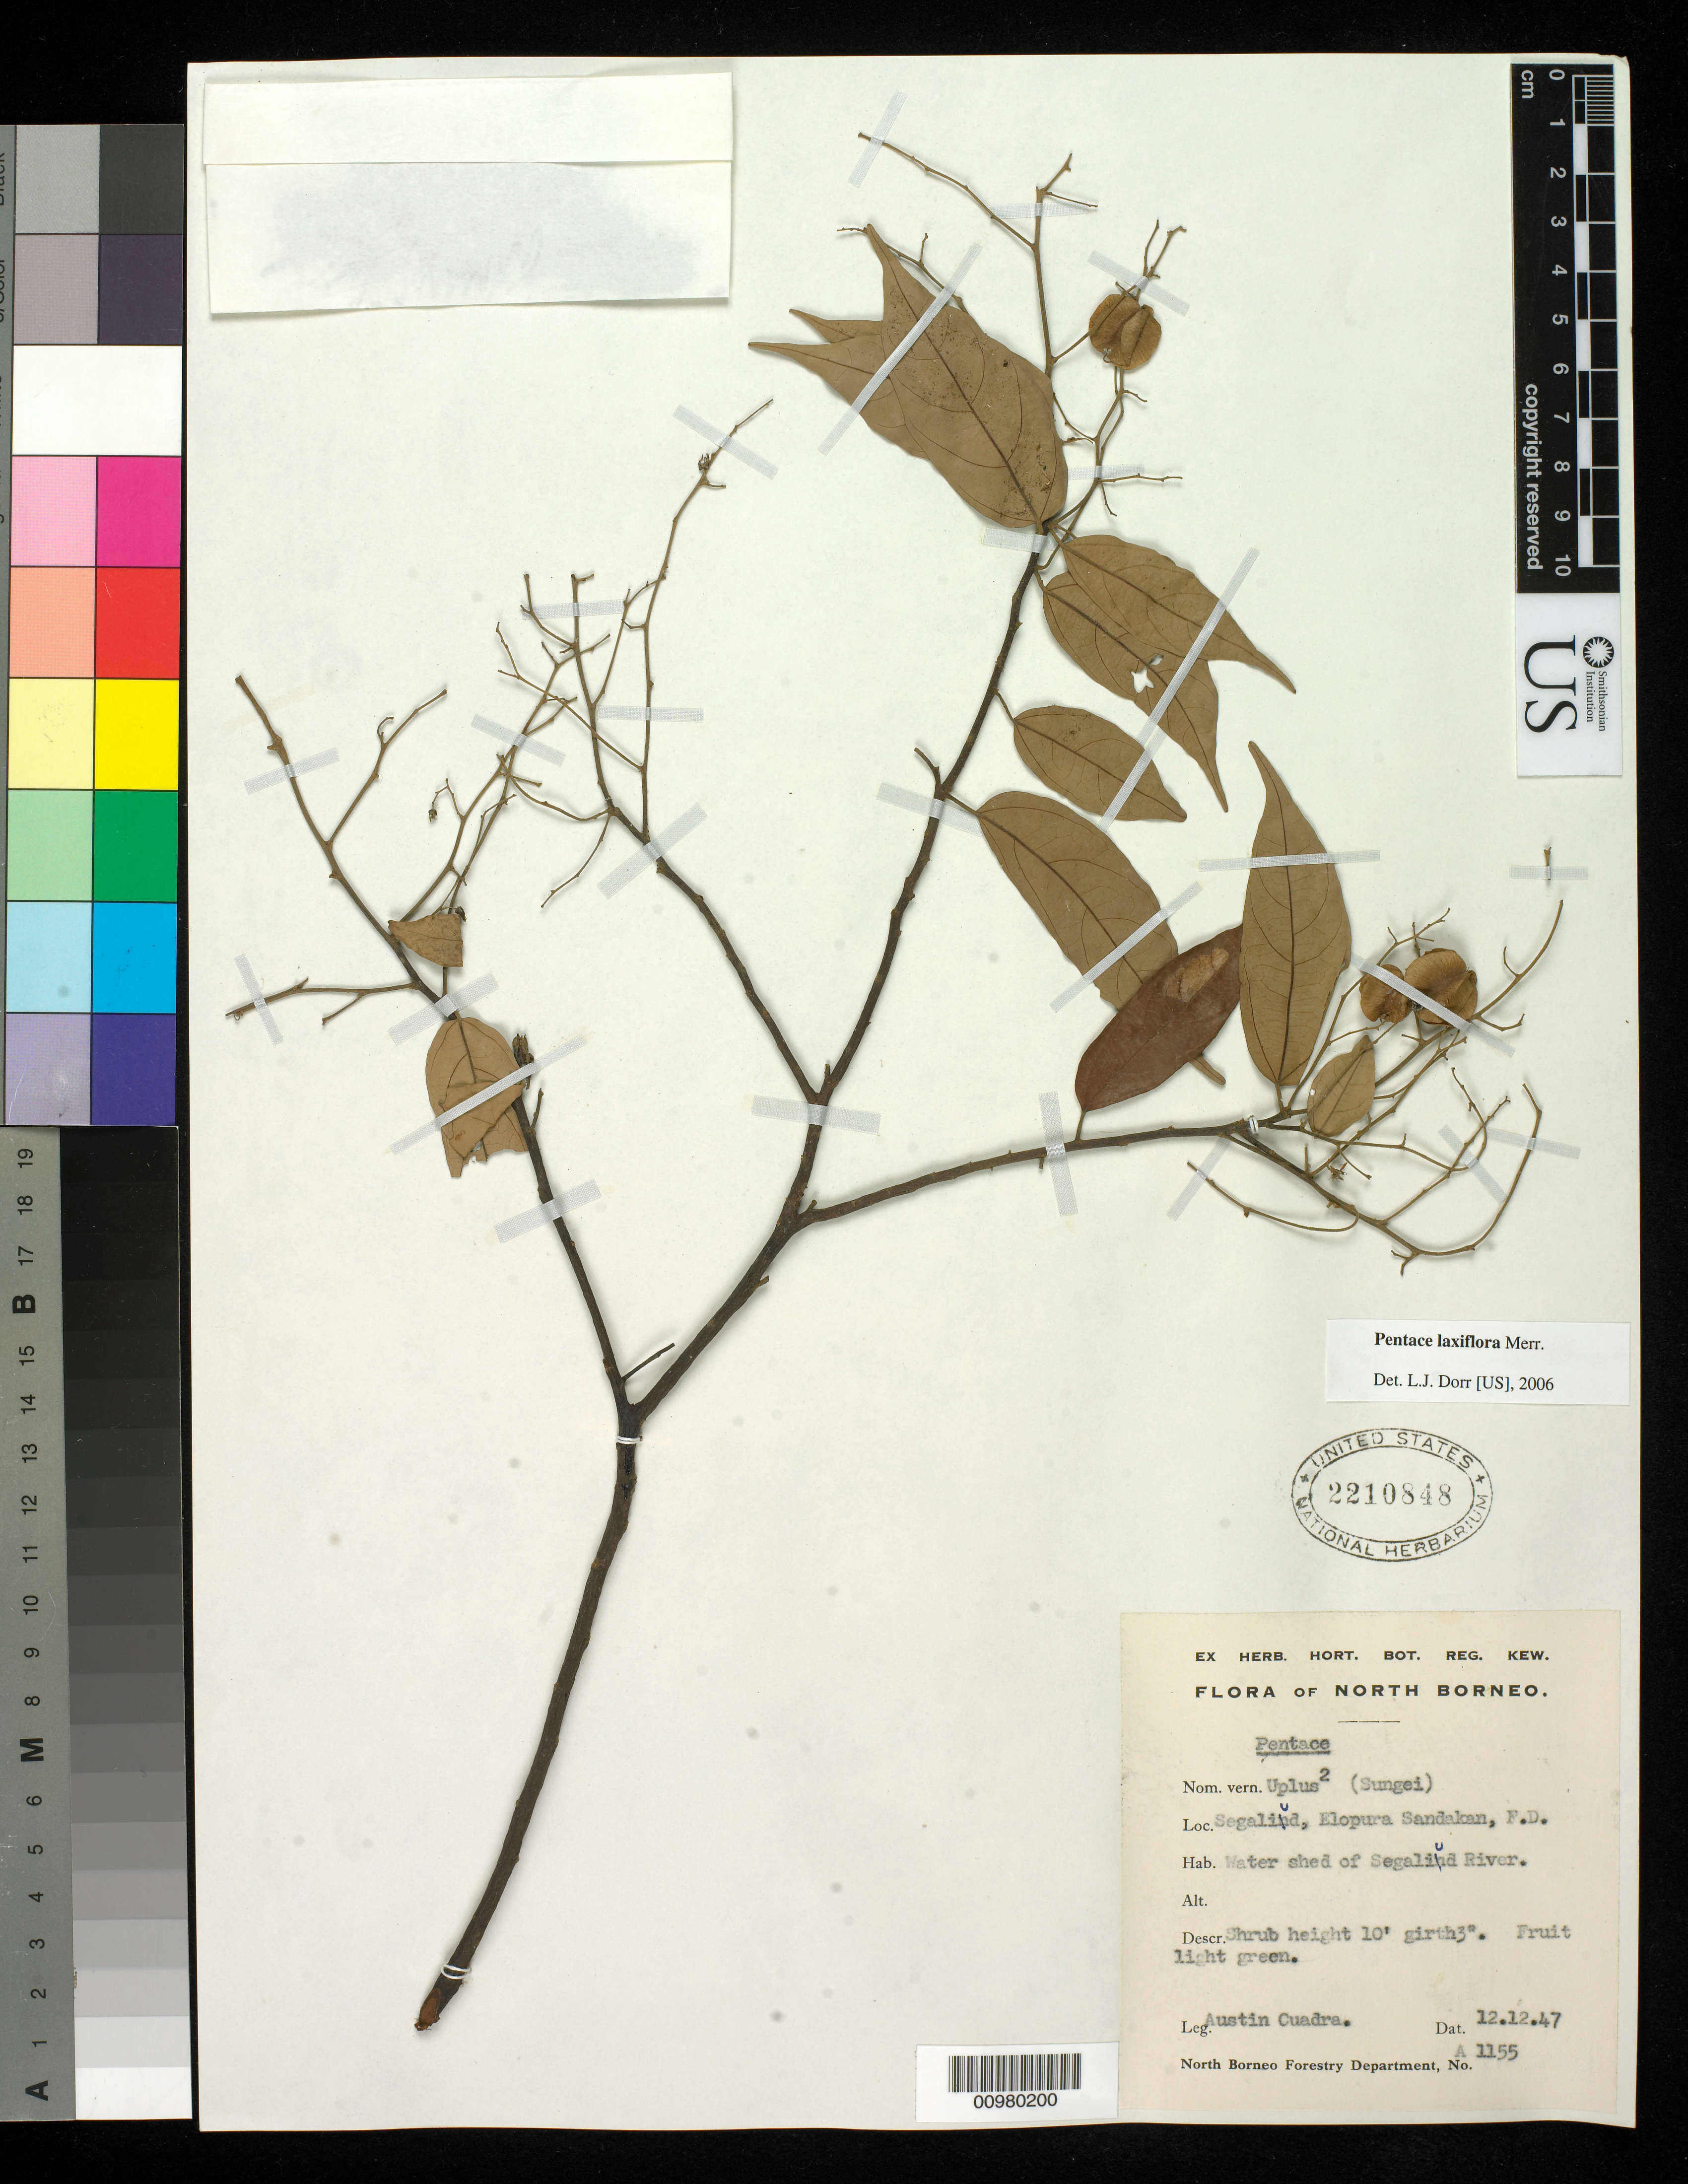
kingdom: Plantae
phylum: Tracheophyta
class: Magnoliopsida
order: Malvales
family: Malvaceae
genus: Pentace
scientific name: Pentace laxiflora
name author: Merr.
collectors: A. Cuadra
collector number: A 1155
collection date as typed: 12 Dec 1947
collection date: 1947-12-12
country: Malaysia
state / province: Sabah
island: Borneo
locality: Segaliud, Elopura Sandakan, F.D.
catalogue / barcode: US 2210848